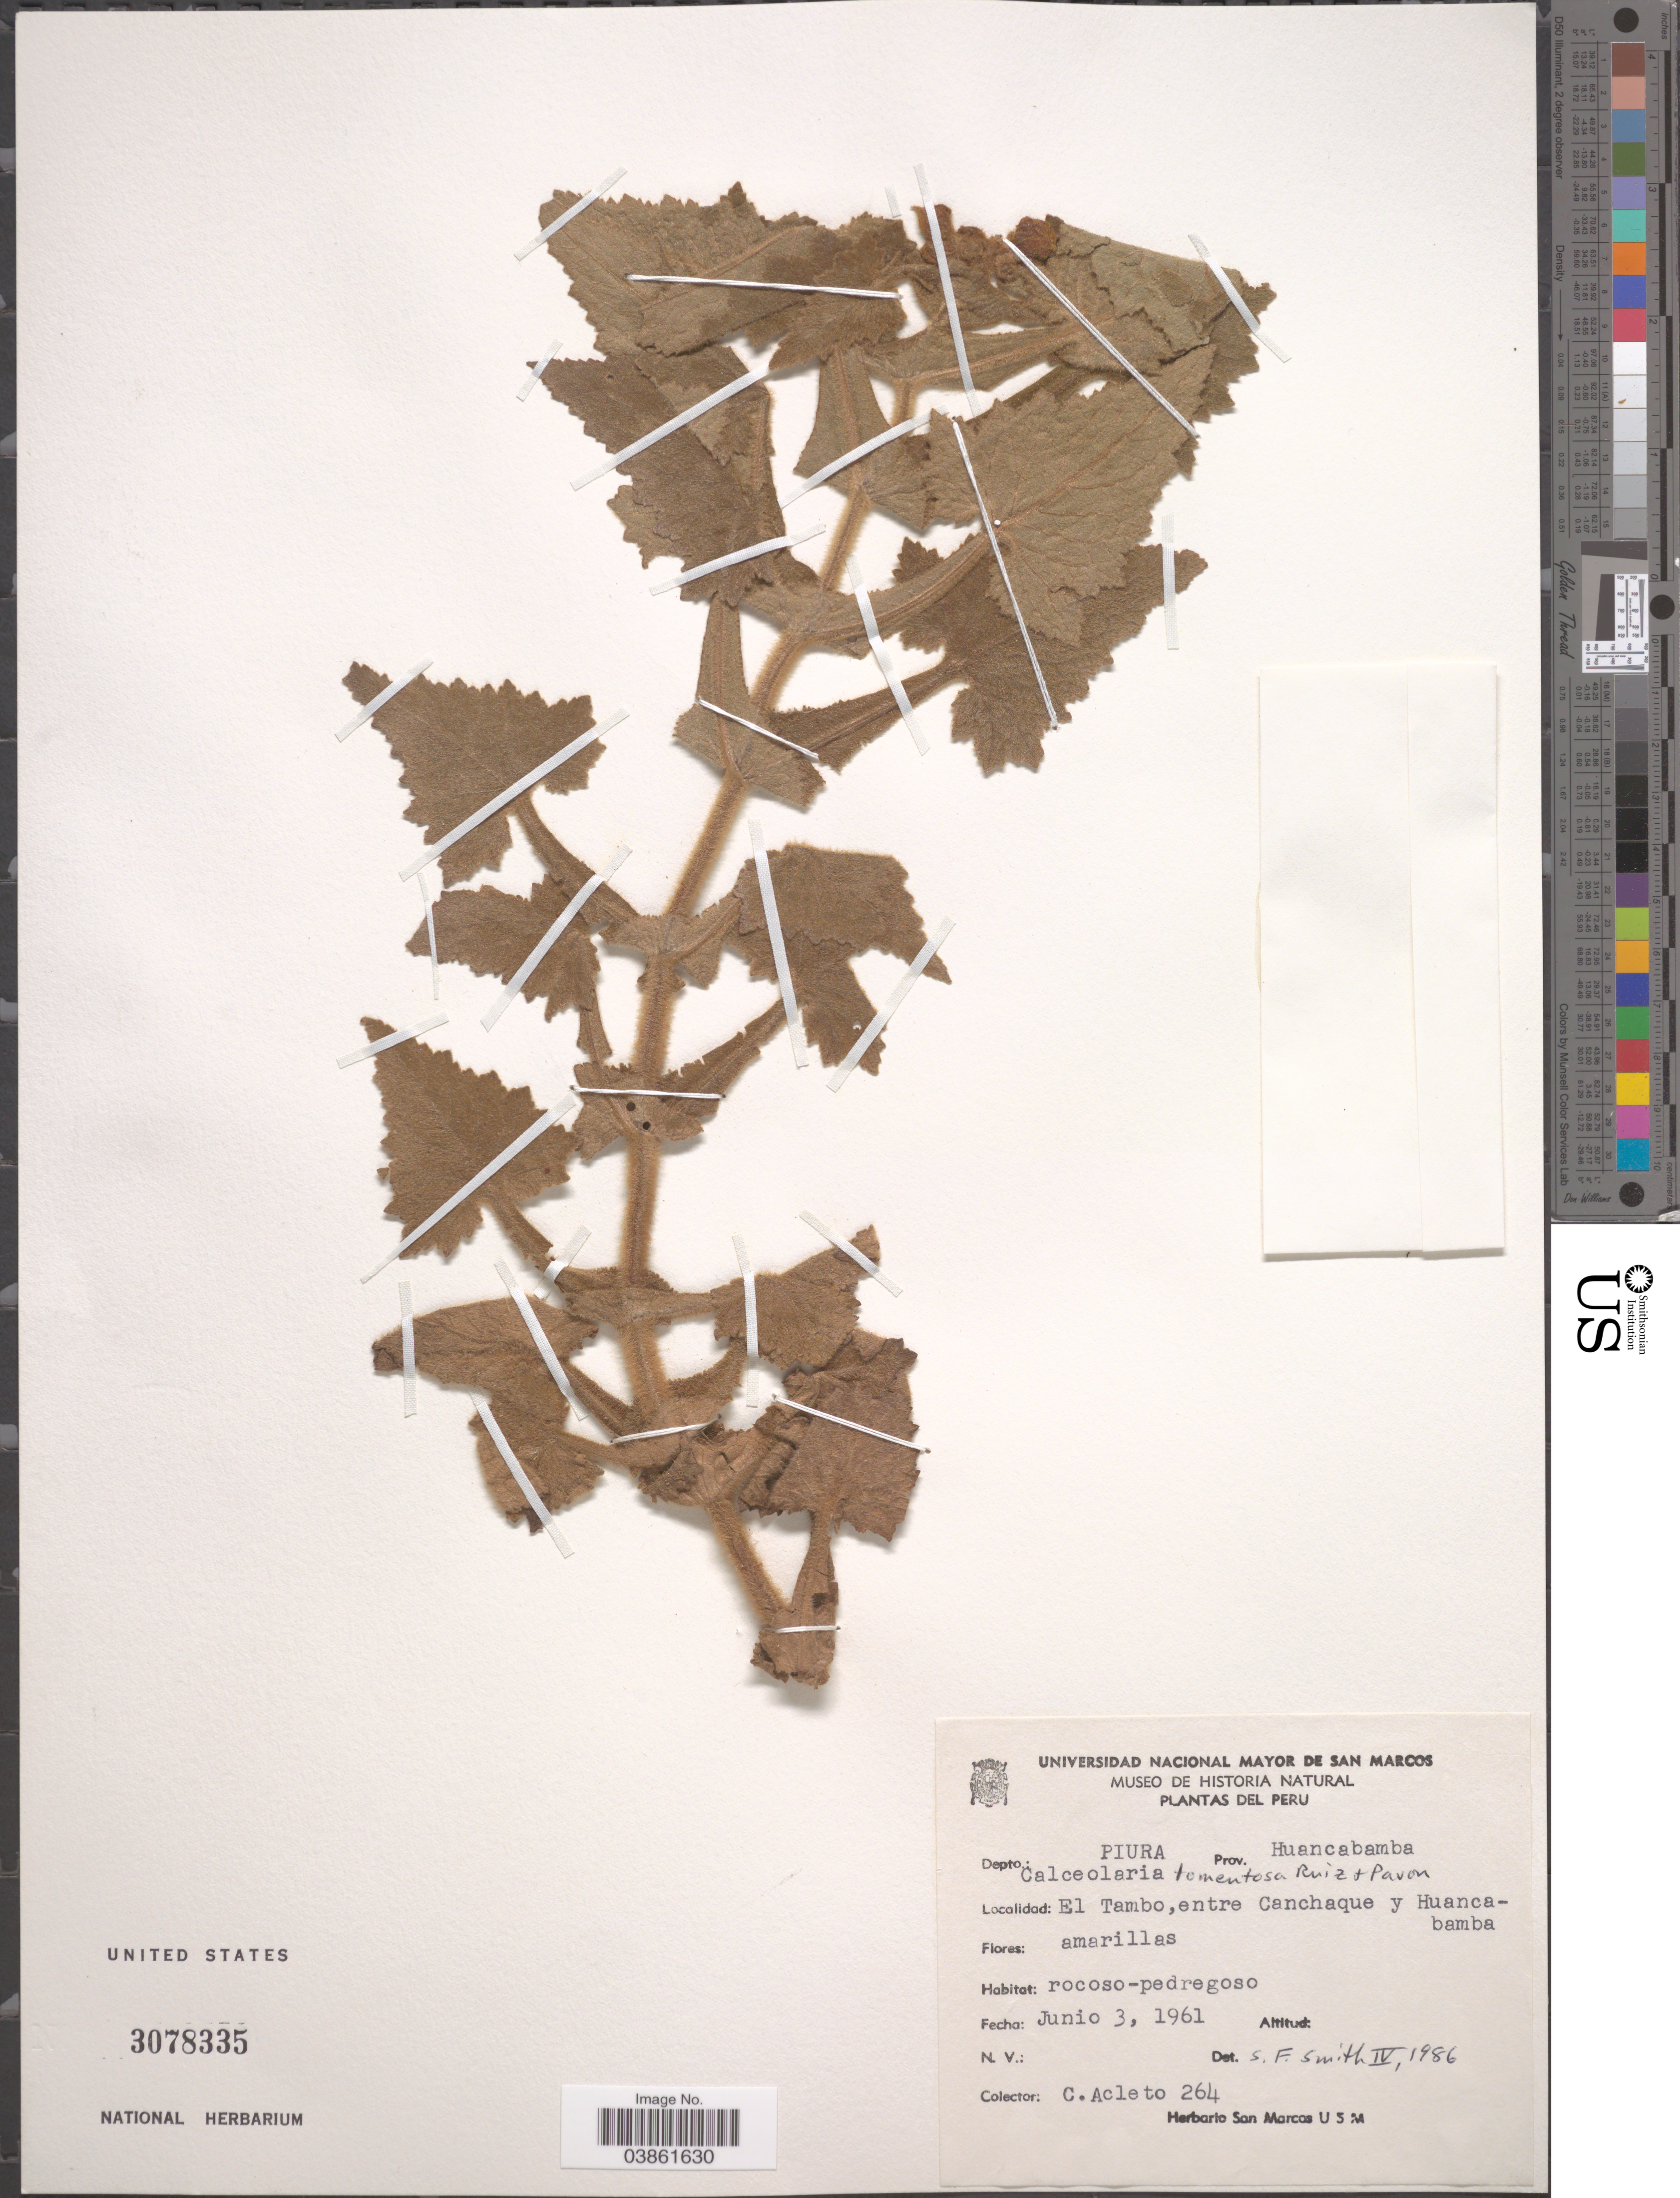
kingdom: Plantae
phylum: Tracheophyta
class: Magnoliopsida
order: Lamiales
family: Calceolariaceae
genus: Calceolaria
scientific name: Calceolaria tomentosa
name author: Ruiz & Pav.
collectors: C. Acleto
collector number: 264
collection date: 1961-06-03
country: Peru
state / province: Piura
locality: Depto.: Piura. Prov. Huancabamba. El Tambo, entre Canchaque y Huancabamba.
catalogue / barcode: US 3078335